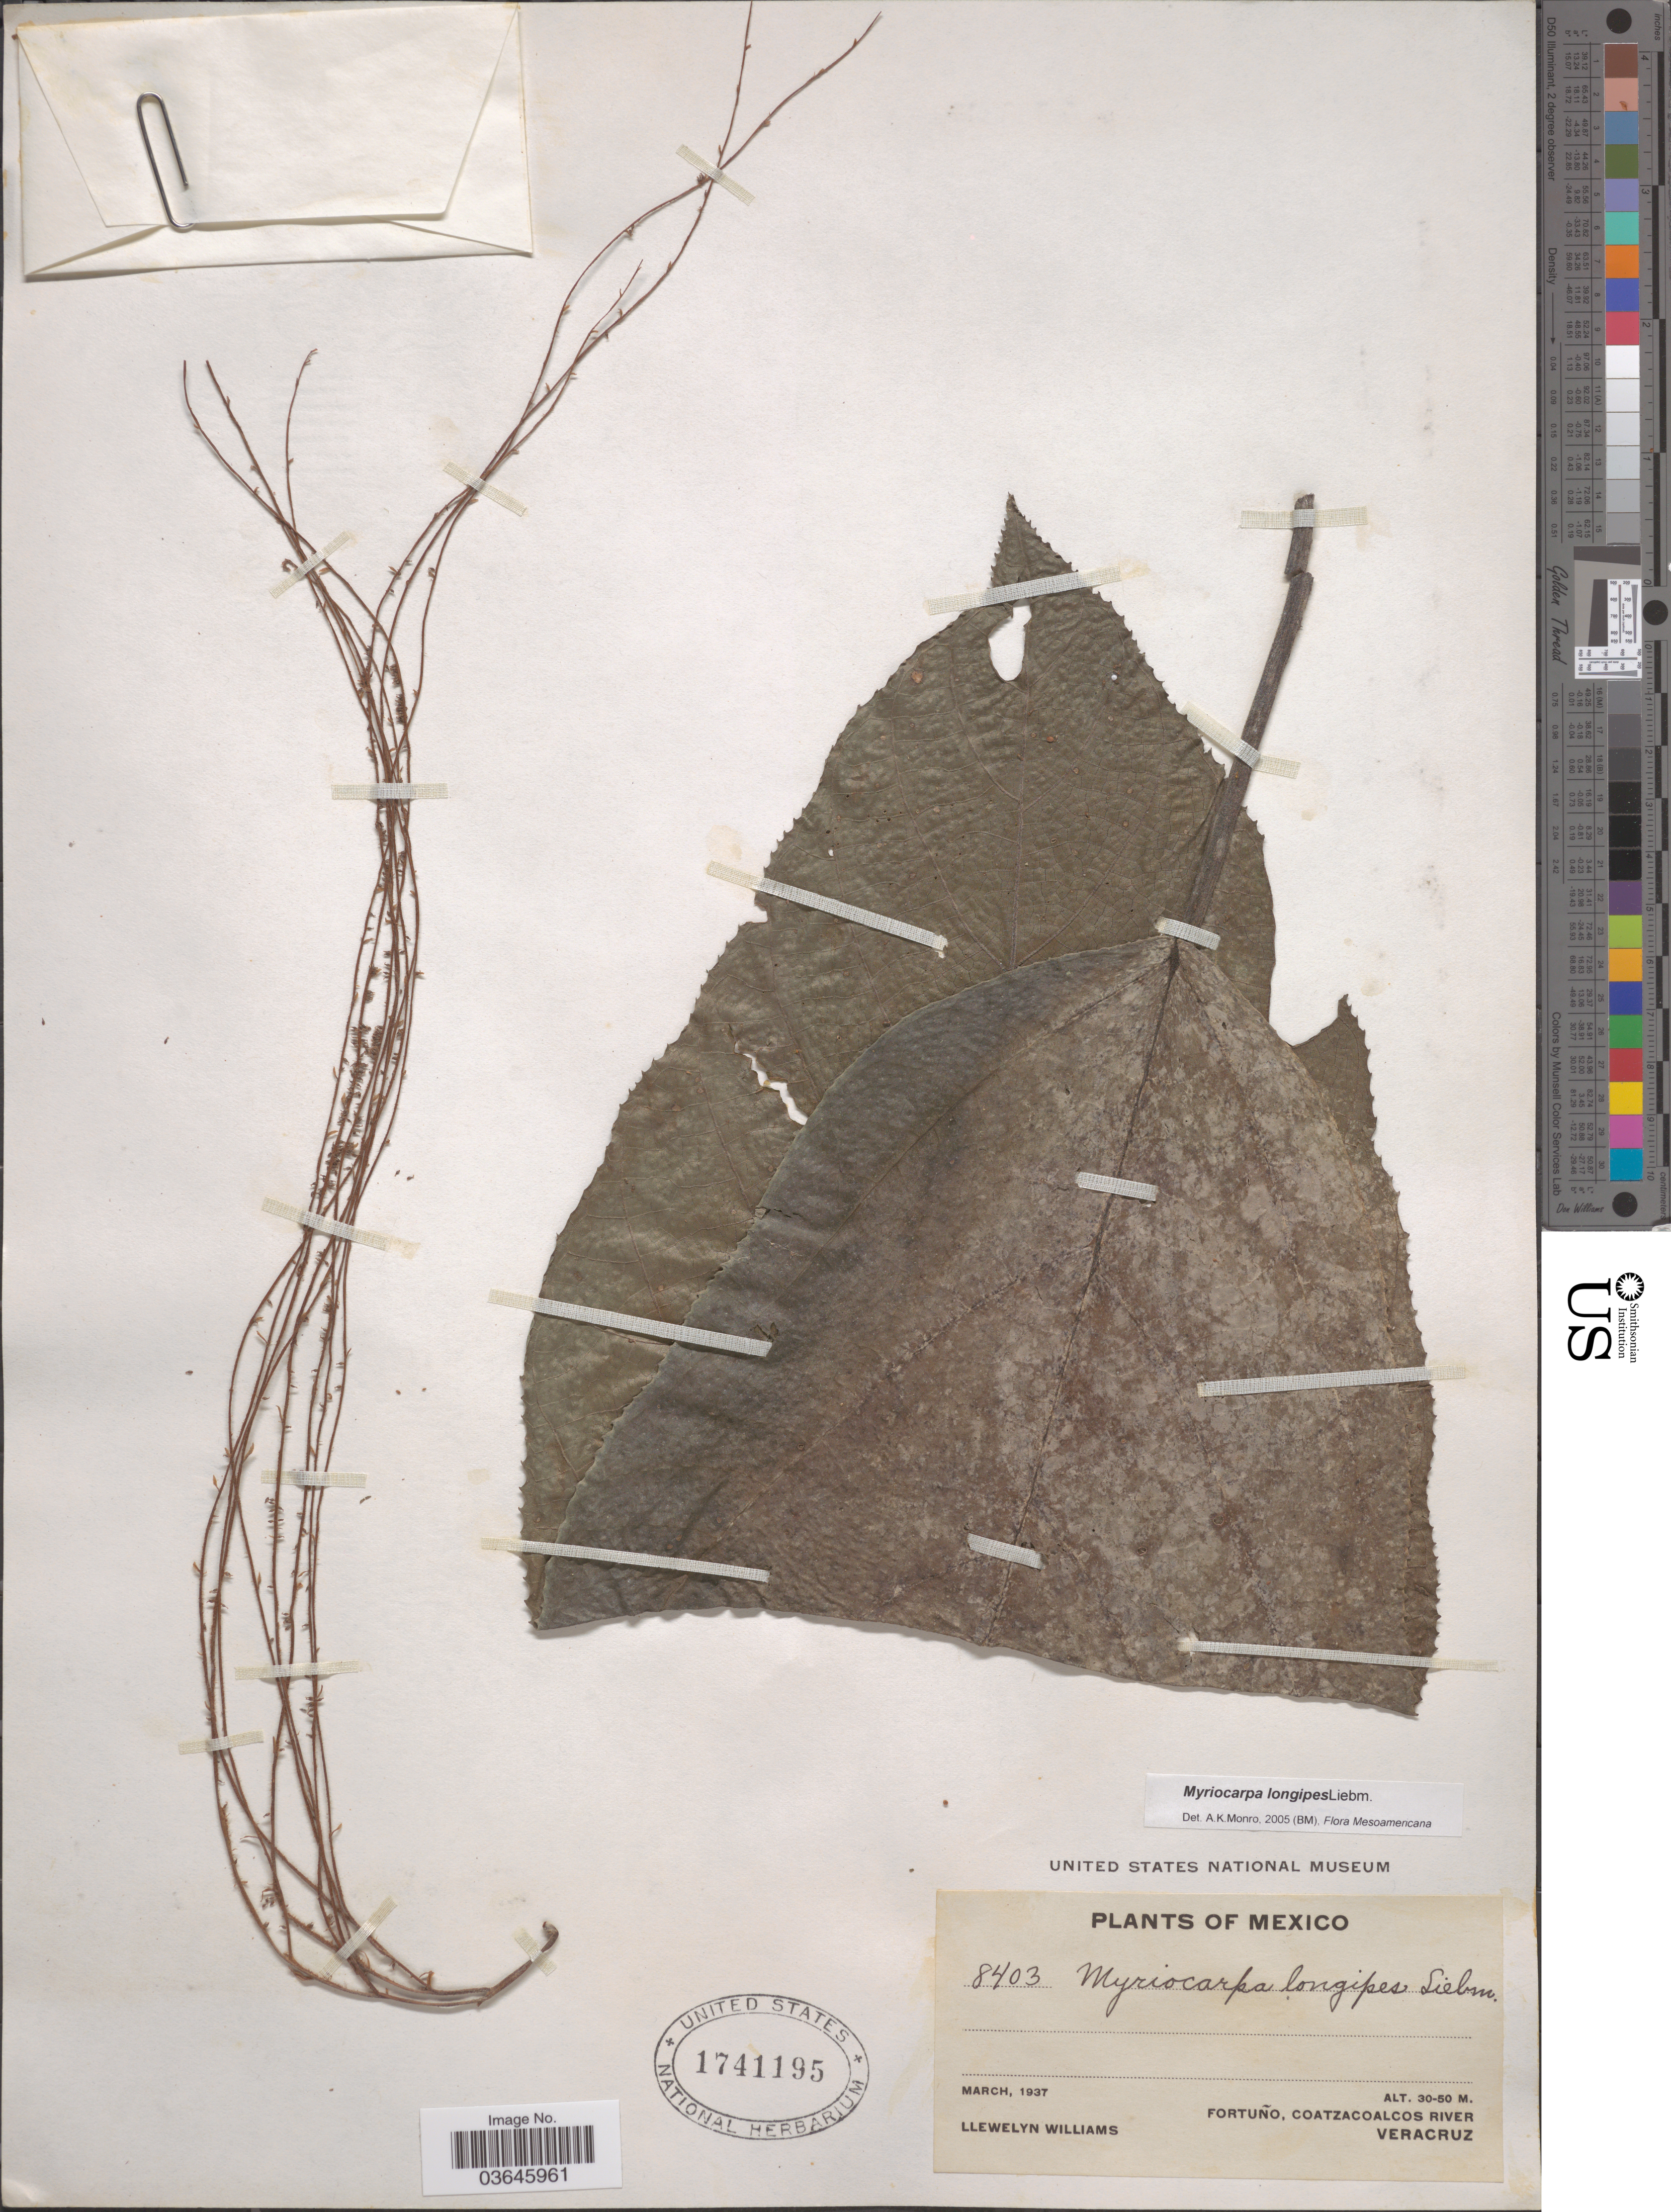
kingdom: Plantae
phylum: Tracheophyta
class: Magnoliopsida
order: Rosales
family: Urticaceae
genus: Myriocarpa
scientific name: Myriocarpa longipes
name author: Liebm.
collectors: Ll. Williams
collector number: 8403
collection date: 1937-03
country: Mexico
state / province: Veracruz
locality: Fortuño, Coatzacoalcos River. Veracruz.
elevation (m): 30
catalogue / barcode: US 1741195